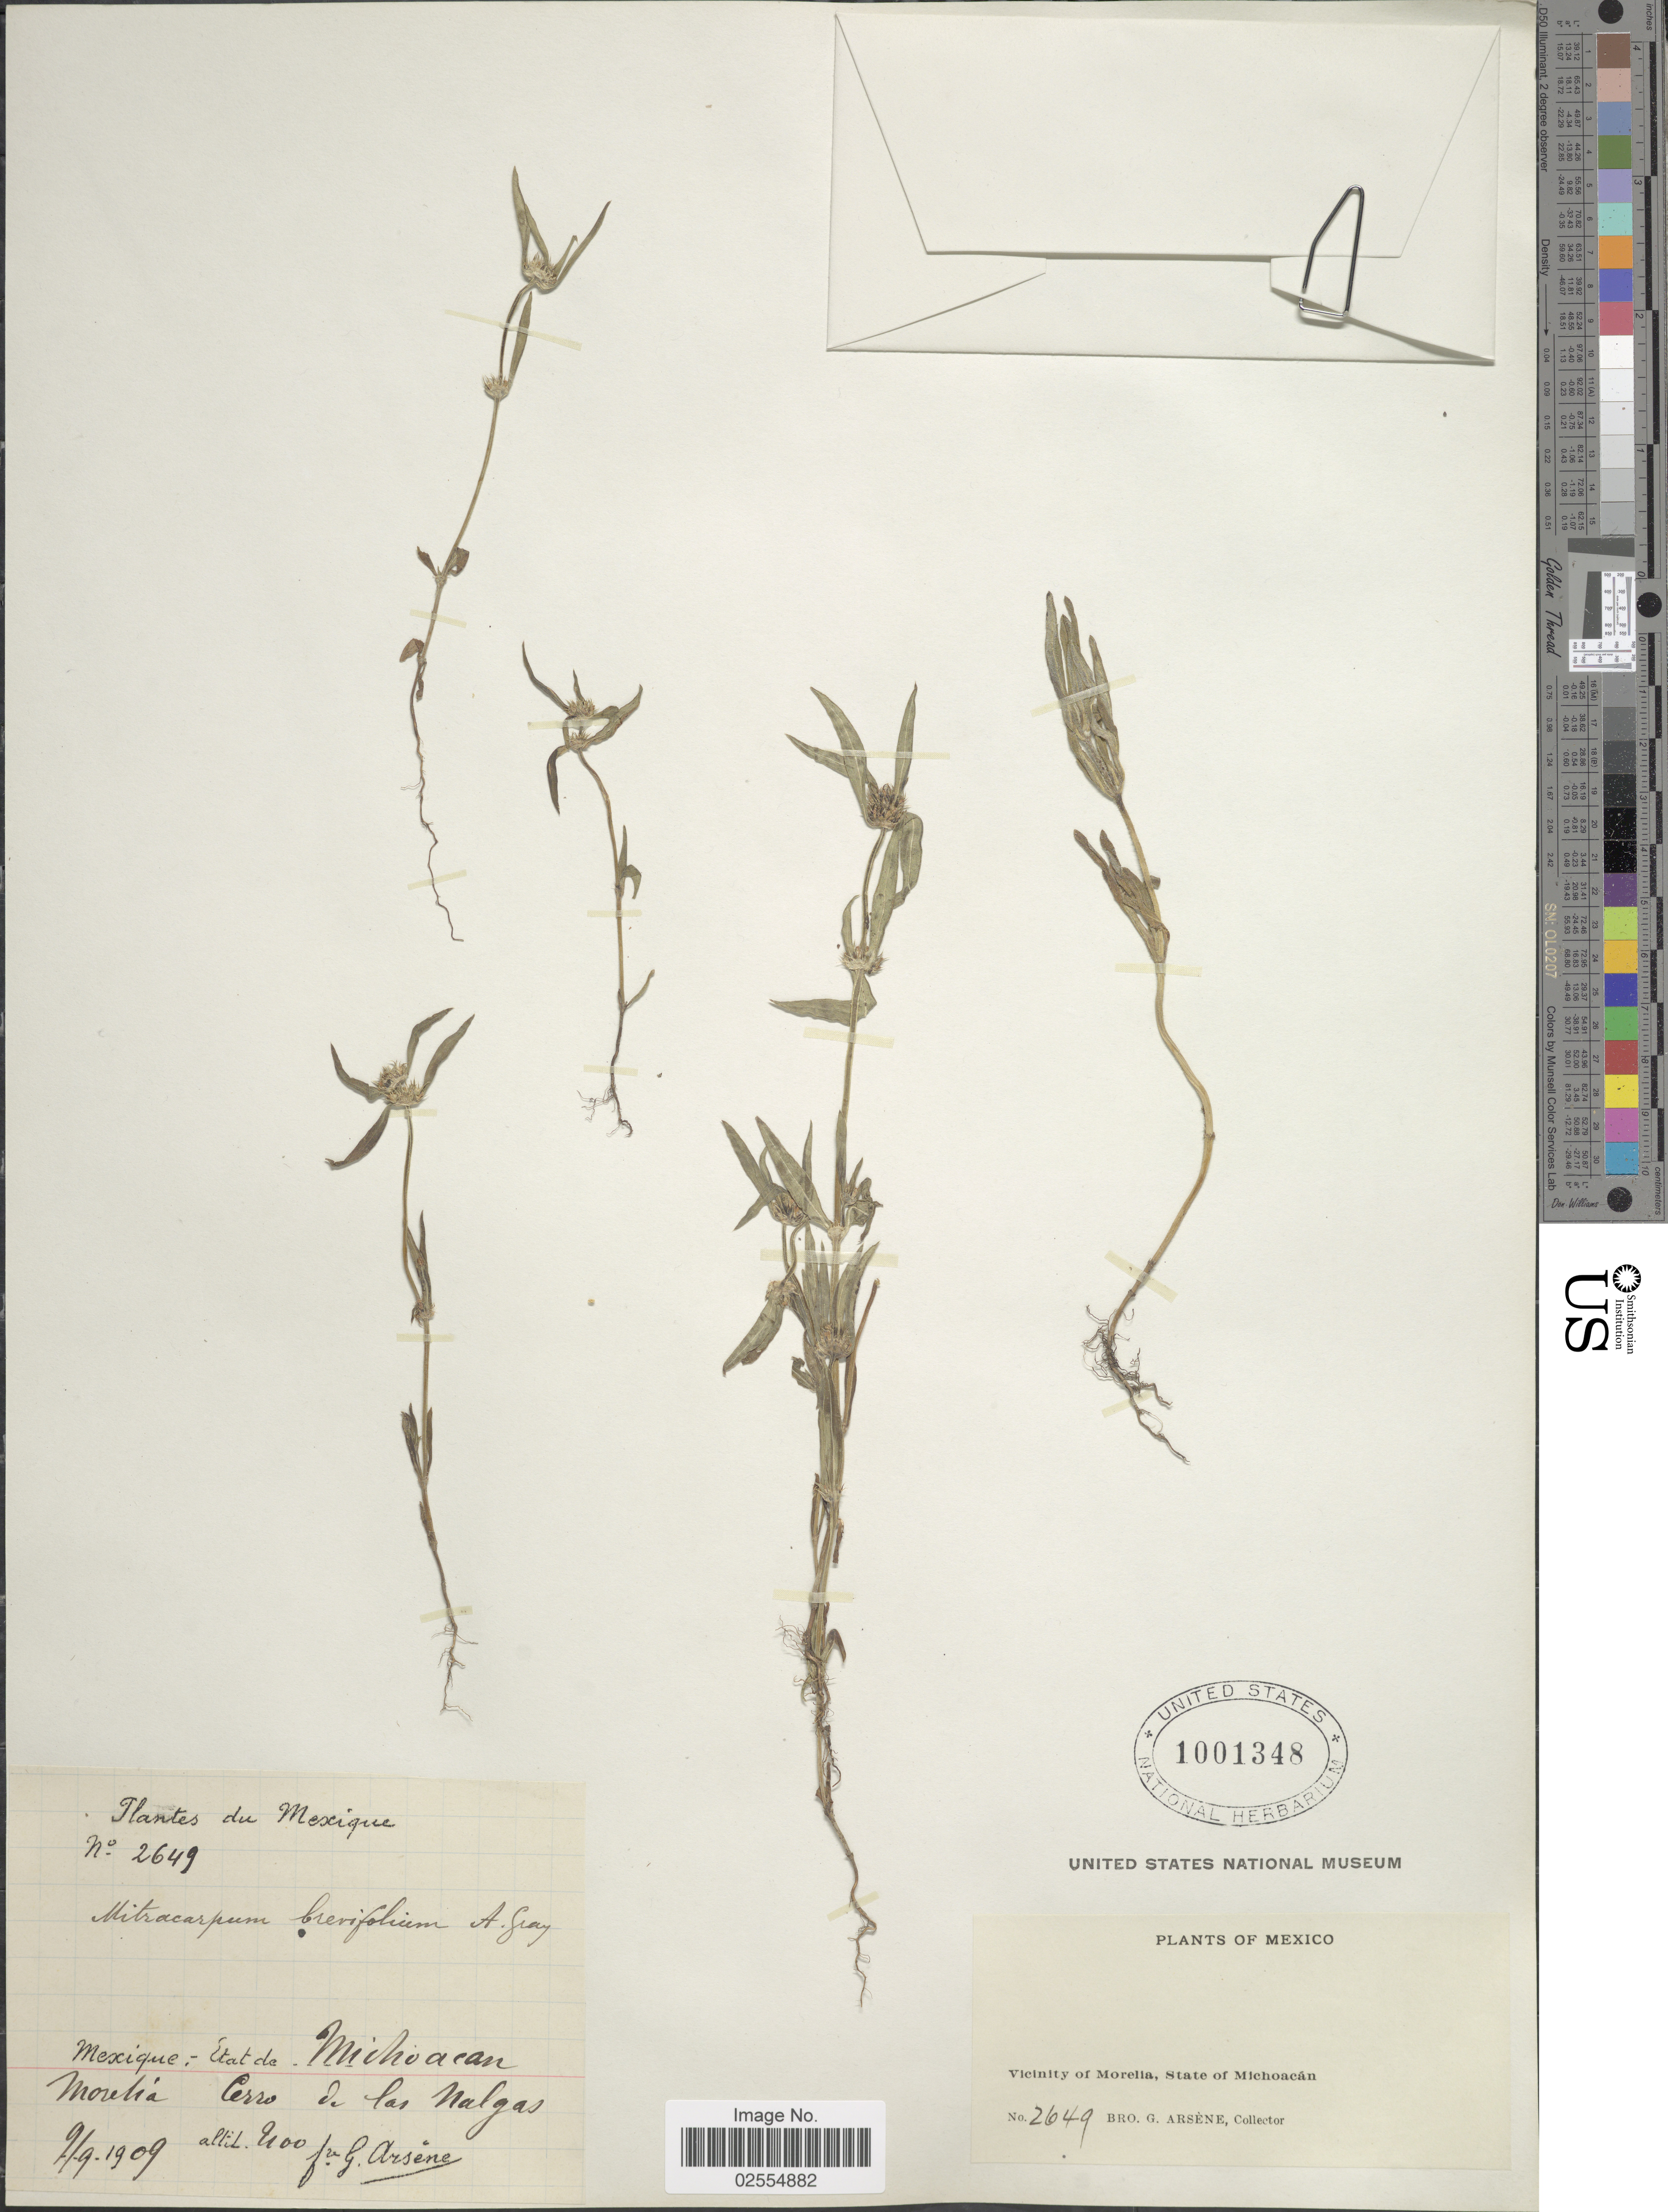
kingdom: Plantae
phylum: Tracheophyta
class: Magnoliopsida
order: Gentianales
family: Rubiaceae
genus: Mitracarpus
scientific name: Mitracarpus breviflorus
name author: A. Gray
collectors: Bro. G. Arsène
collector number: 2649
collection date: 1909-09-09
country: Mexico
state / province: Michoacán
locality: Vicinity of Morelia. Cerro de las Nalgas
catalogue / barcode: US 1001348